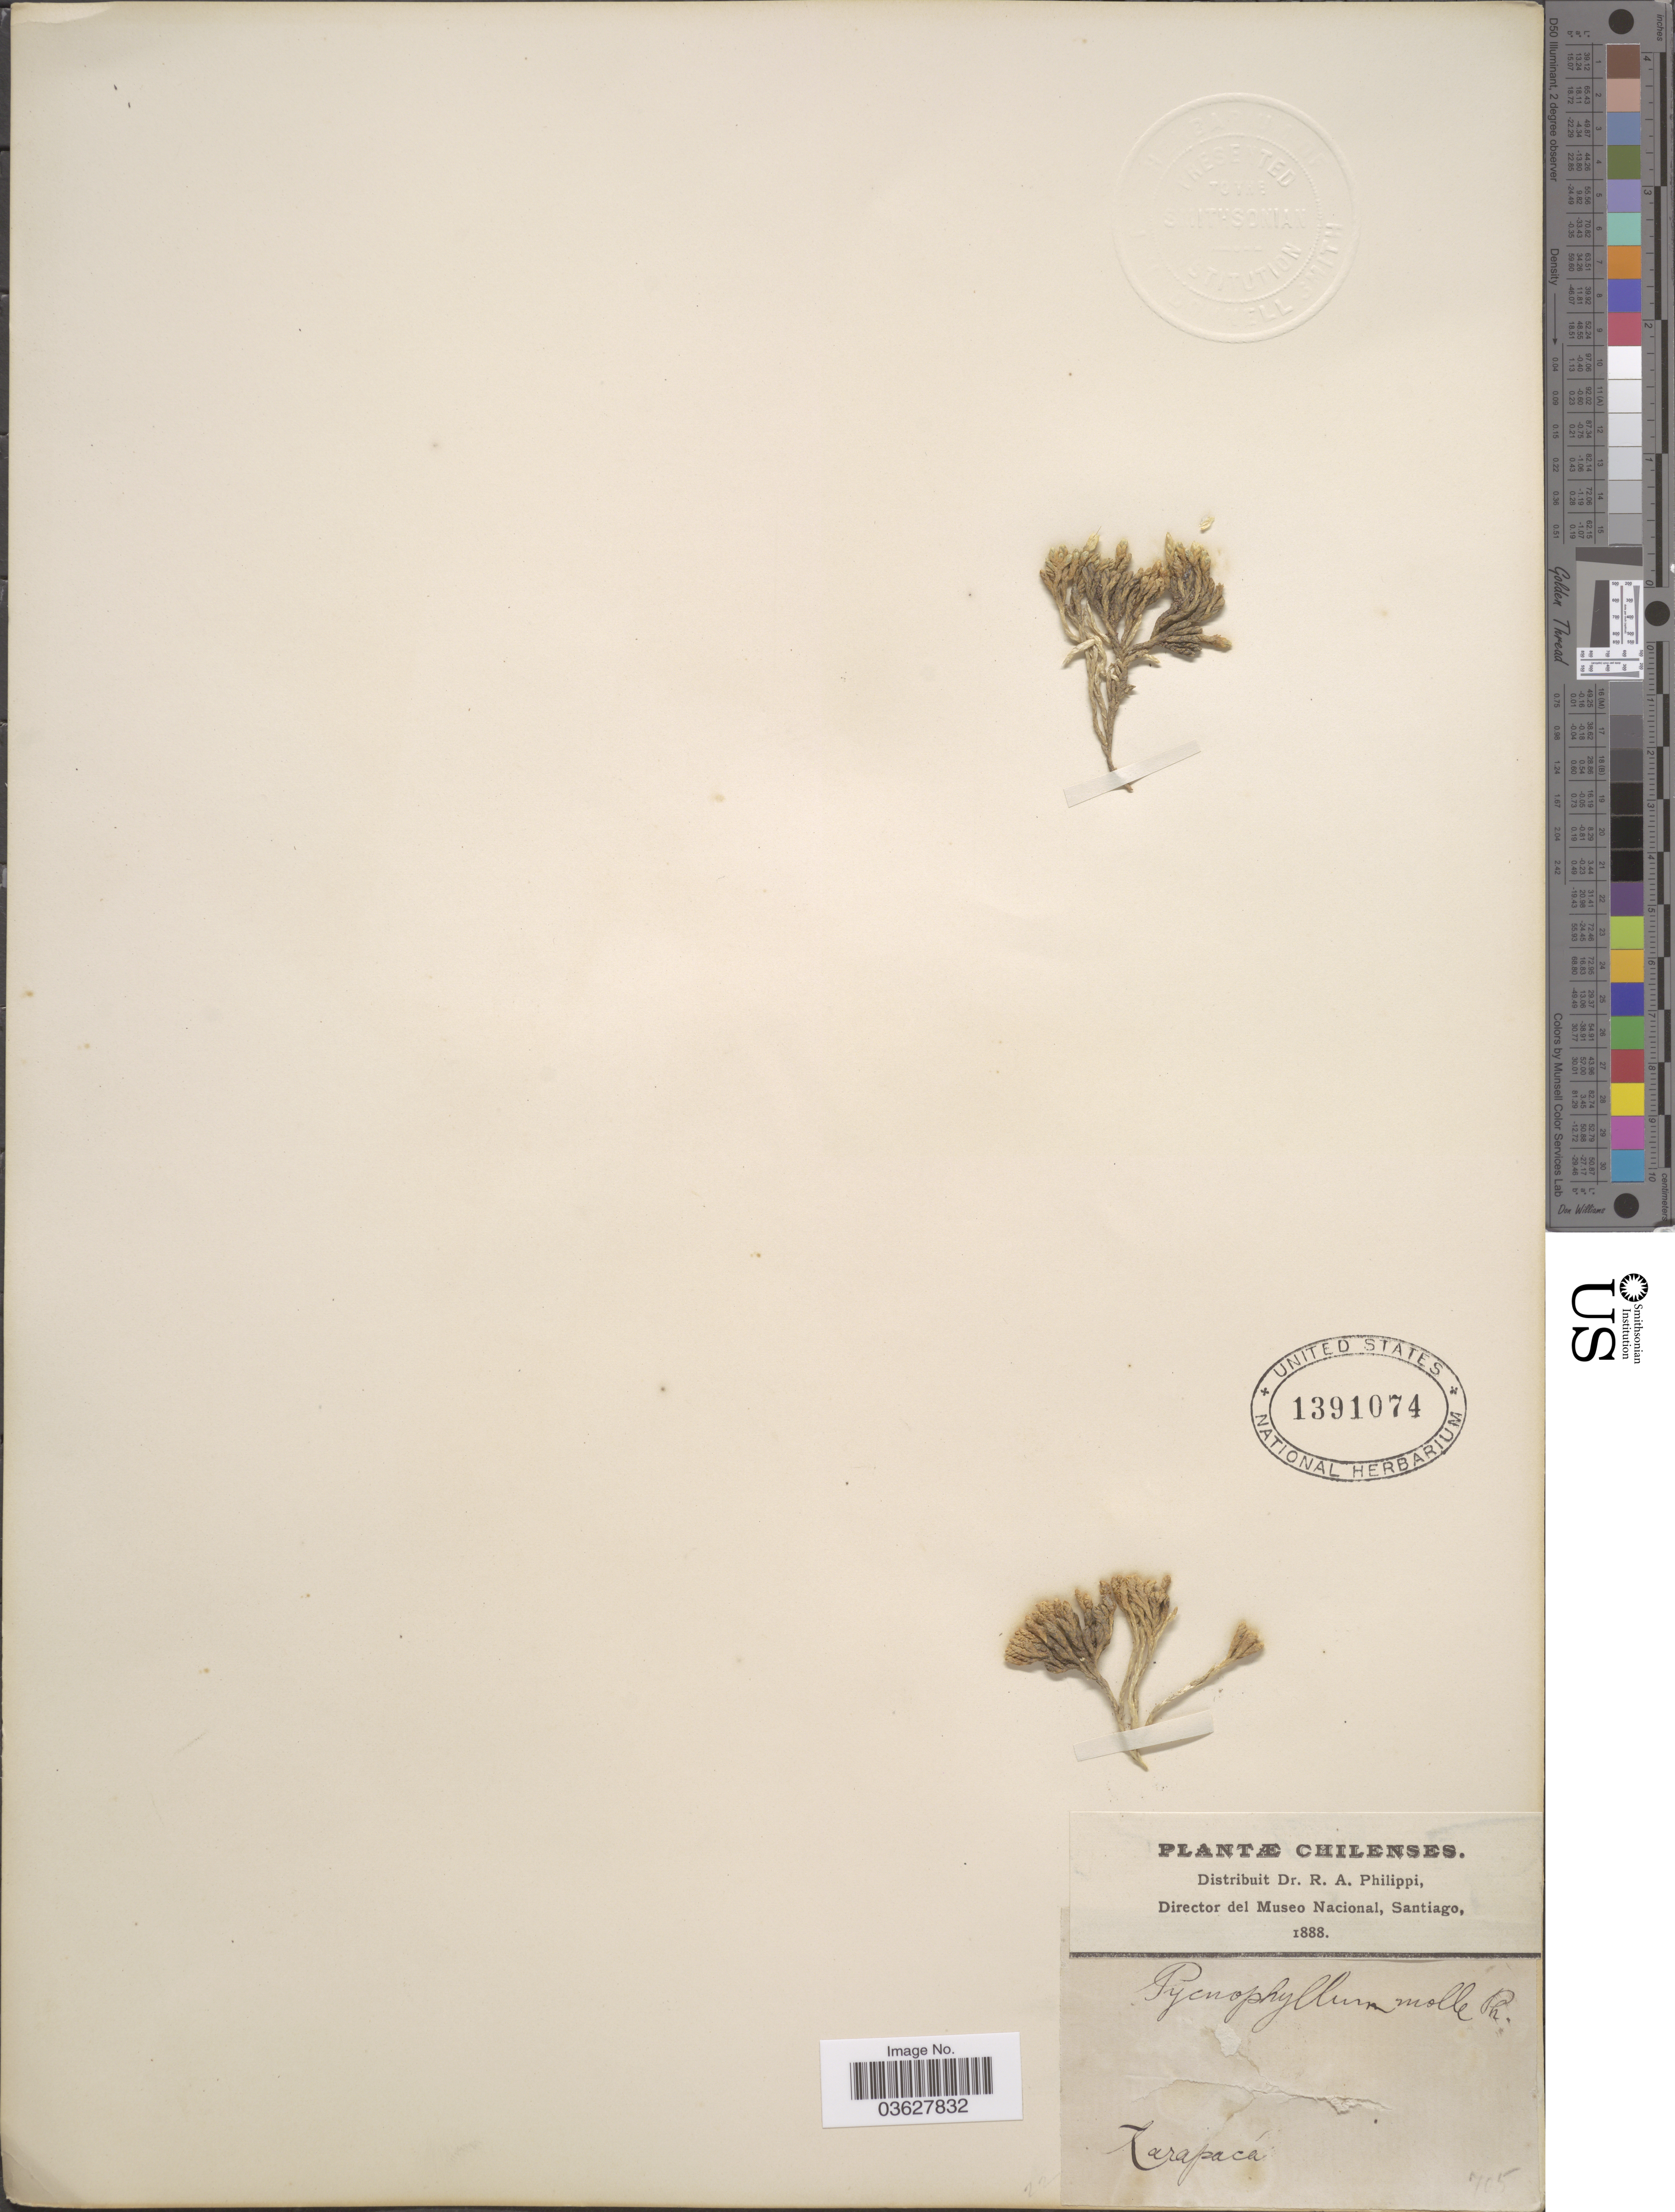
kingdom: Plantae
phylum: Tracheophyta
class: Magnoliopsida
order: Caryophyllales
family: Caryophyllaceae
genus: Pycnophyllum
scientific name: Pycnophyllum molle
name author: J. Rémy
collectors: ex. herb. R.A. Philippi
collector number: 715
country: Chile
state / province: Tarapacá (I)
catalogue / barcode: US 1391074